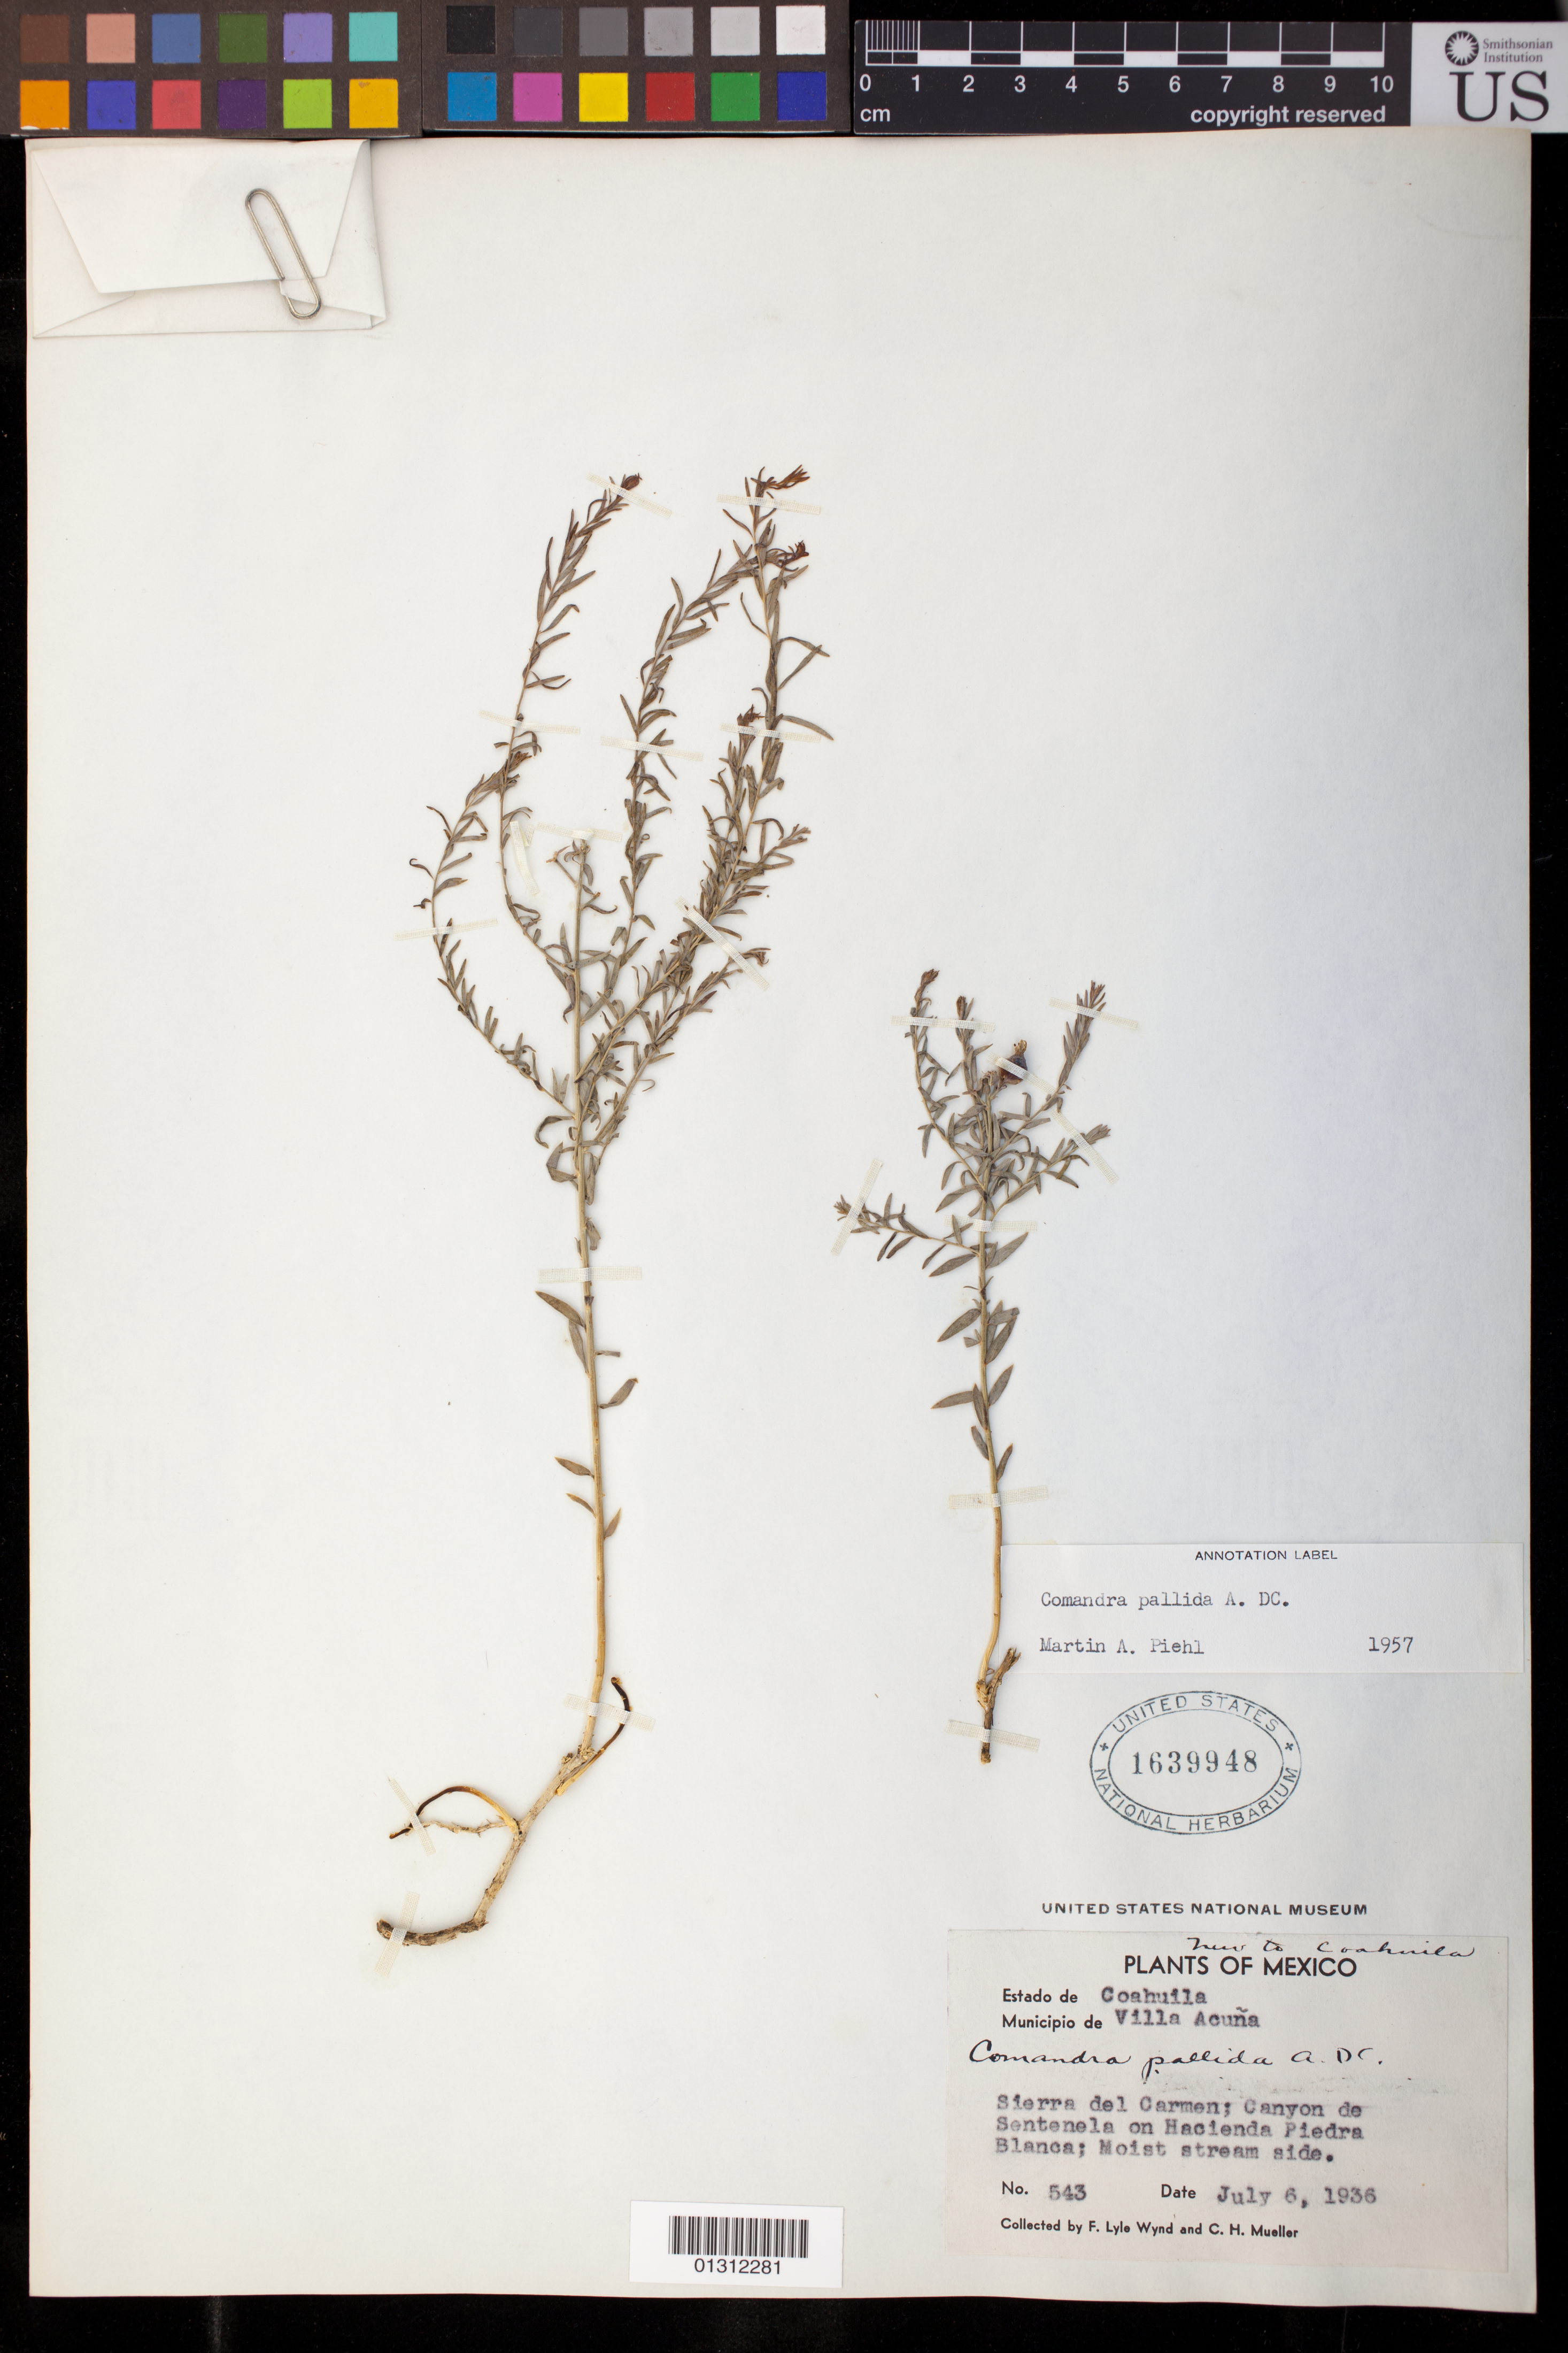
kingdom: Plantae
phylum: Tracheophyta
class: Magnoliopsida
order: Santalales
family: Comandraceae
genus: Comandra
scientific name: Comandra sp.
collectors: F. L. Wynd & C. H. Mueller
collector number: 543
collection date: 1936-07-06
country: Mexico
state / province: Coahuila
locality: Villa Acu├▒a, Sierra del Carmen; Canyond de Sentencia on Hacienda Piedra Blanca; Moist stream side.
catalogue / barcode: US 1639948